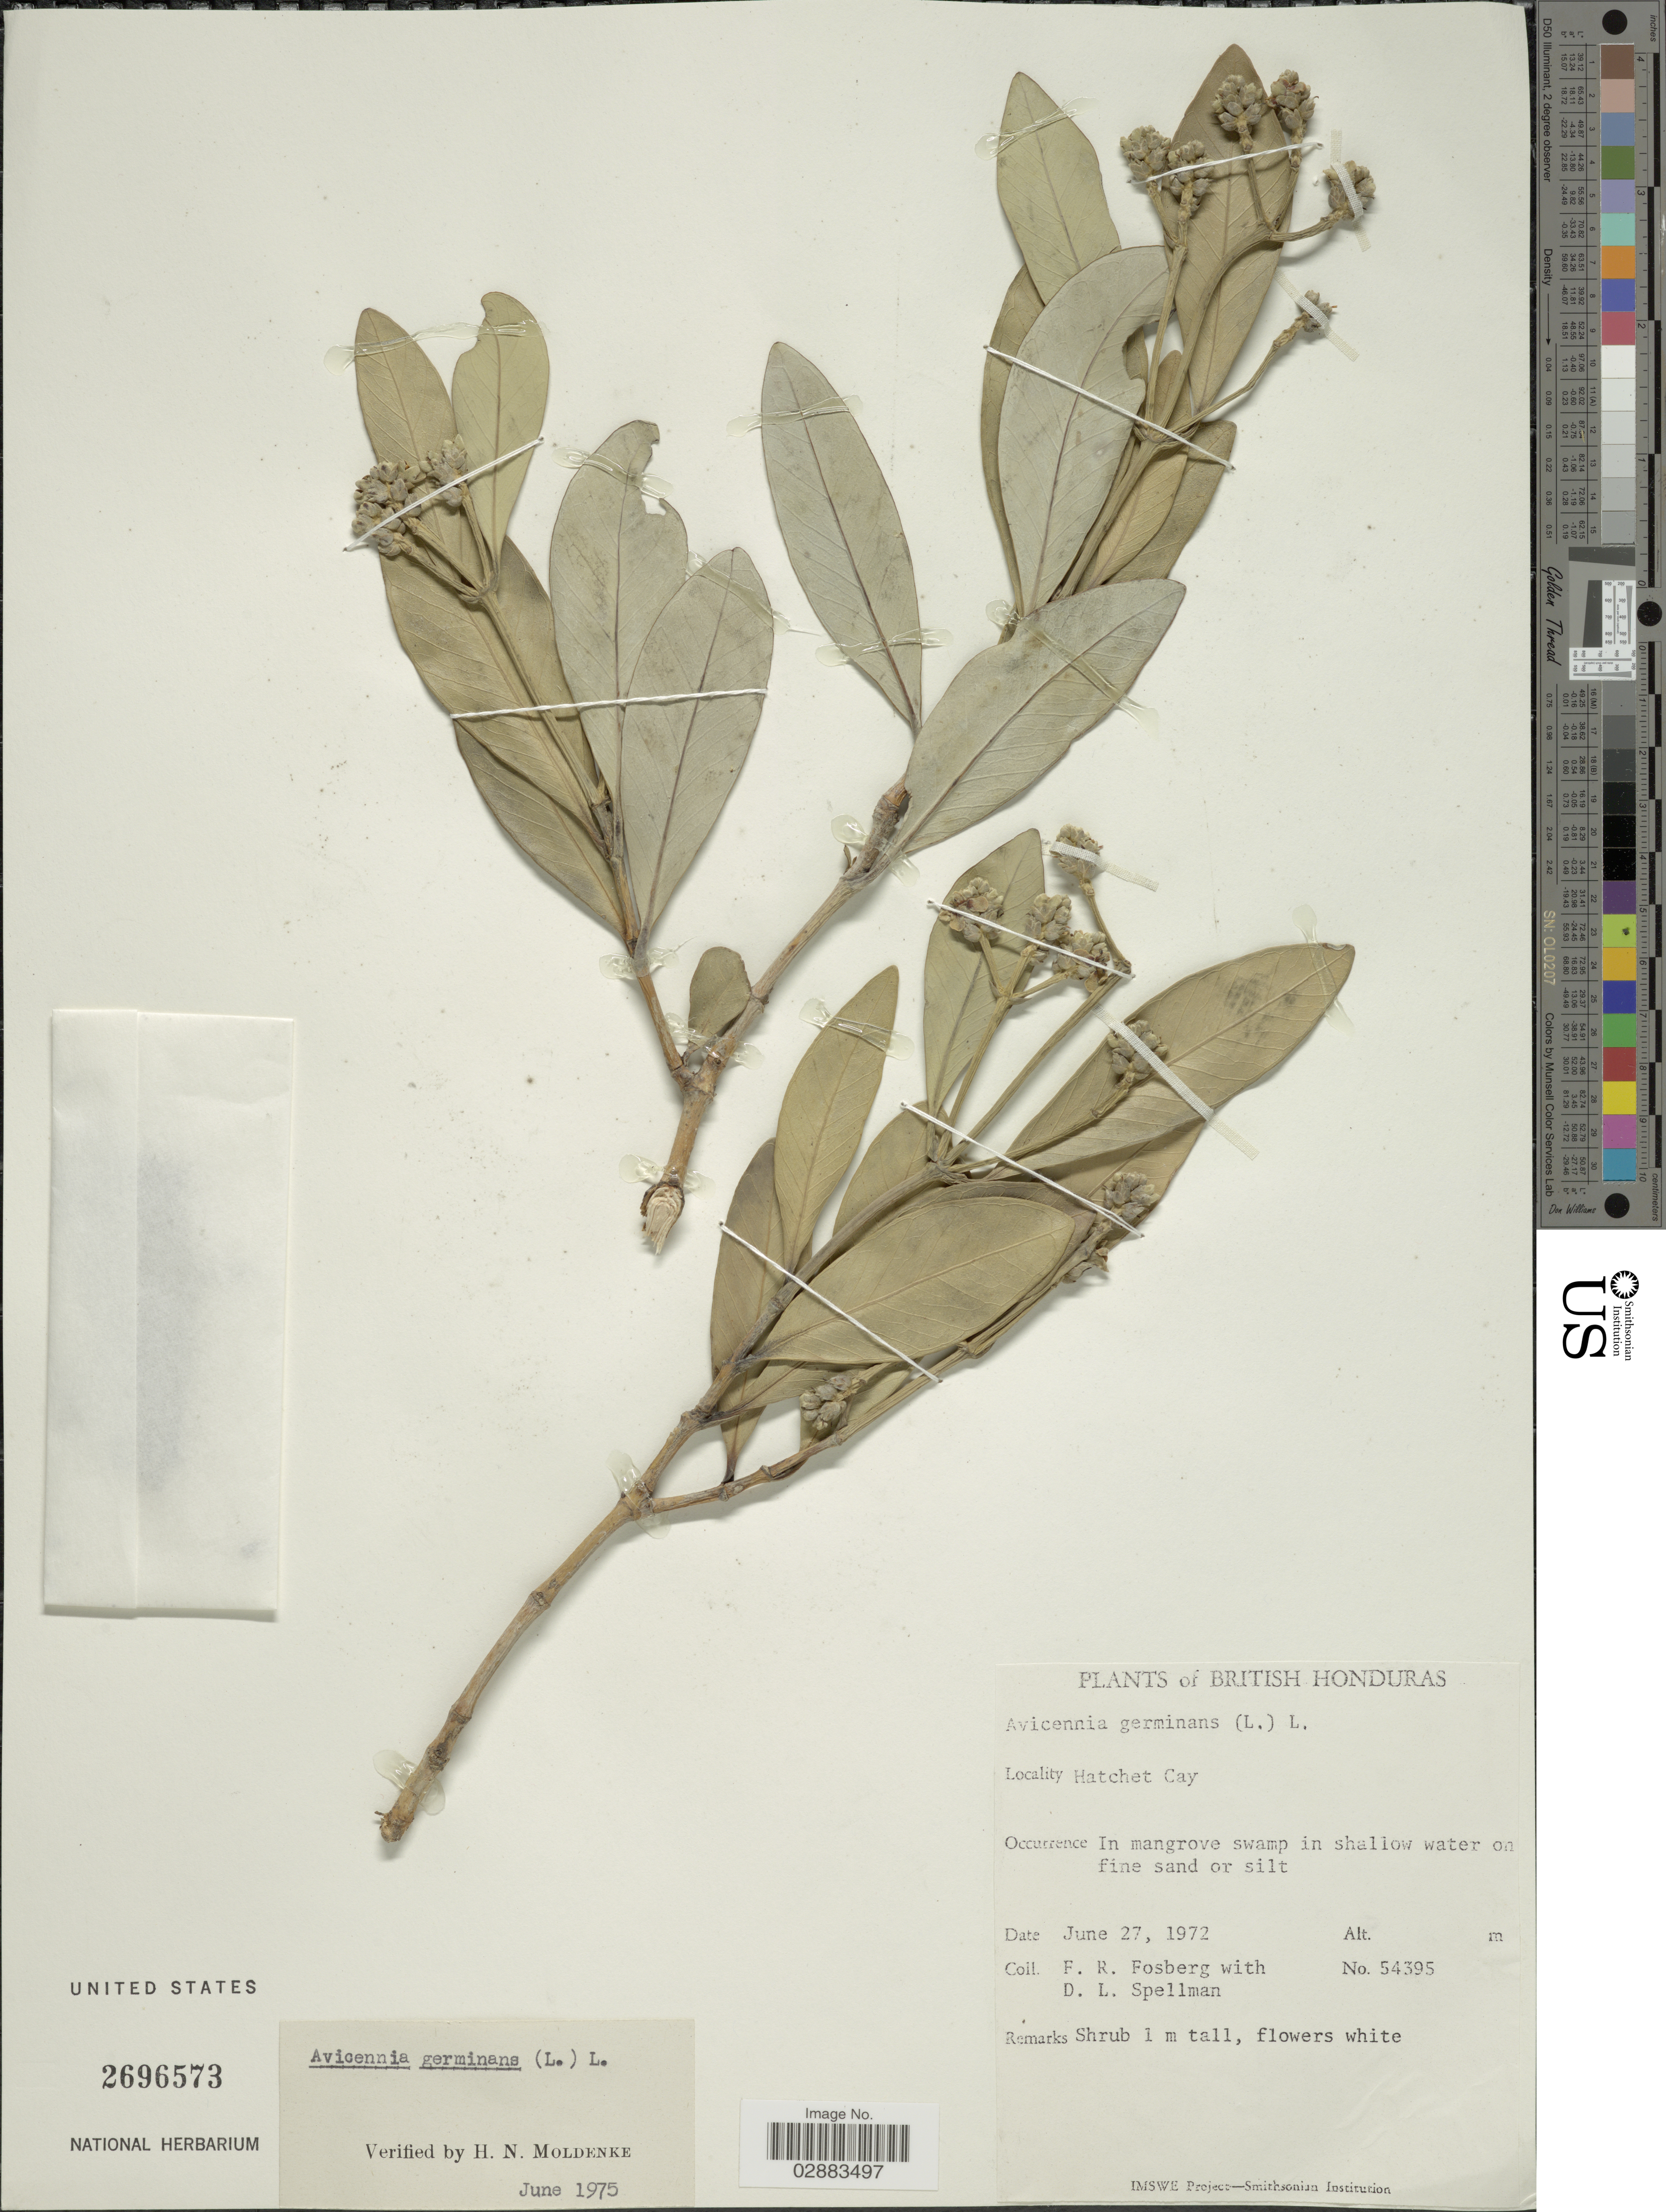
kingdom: Plantae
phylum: Tracheophyta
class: Magnoliopsida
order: Lamiales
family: Acanthaceae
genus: Avicennia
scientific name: Avicennia germinans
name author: (L.) L.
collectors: F. R. Fosberg & D. L. Spellman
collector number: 54395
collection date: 1972-06-27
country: Belize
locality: British Honduras. Hatchet Cay.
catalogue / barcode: US 2696573